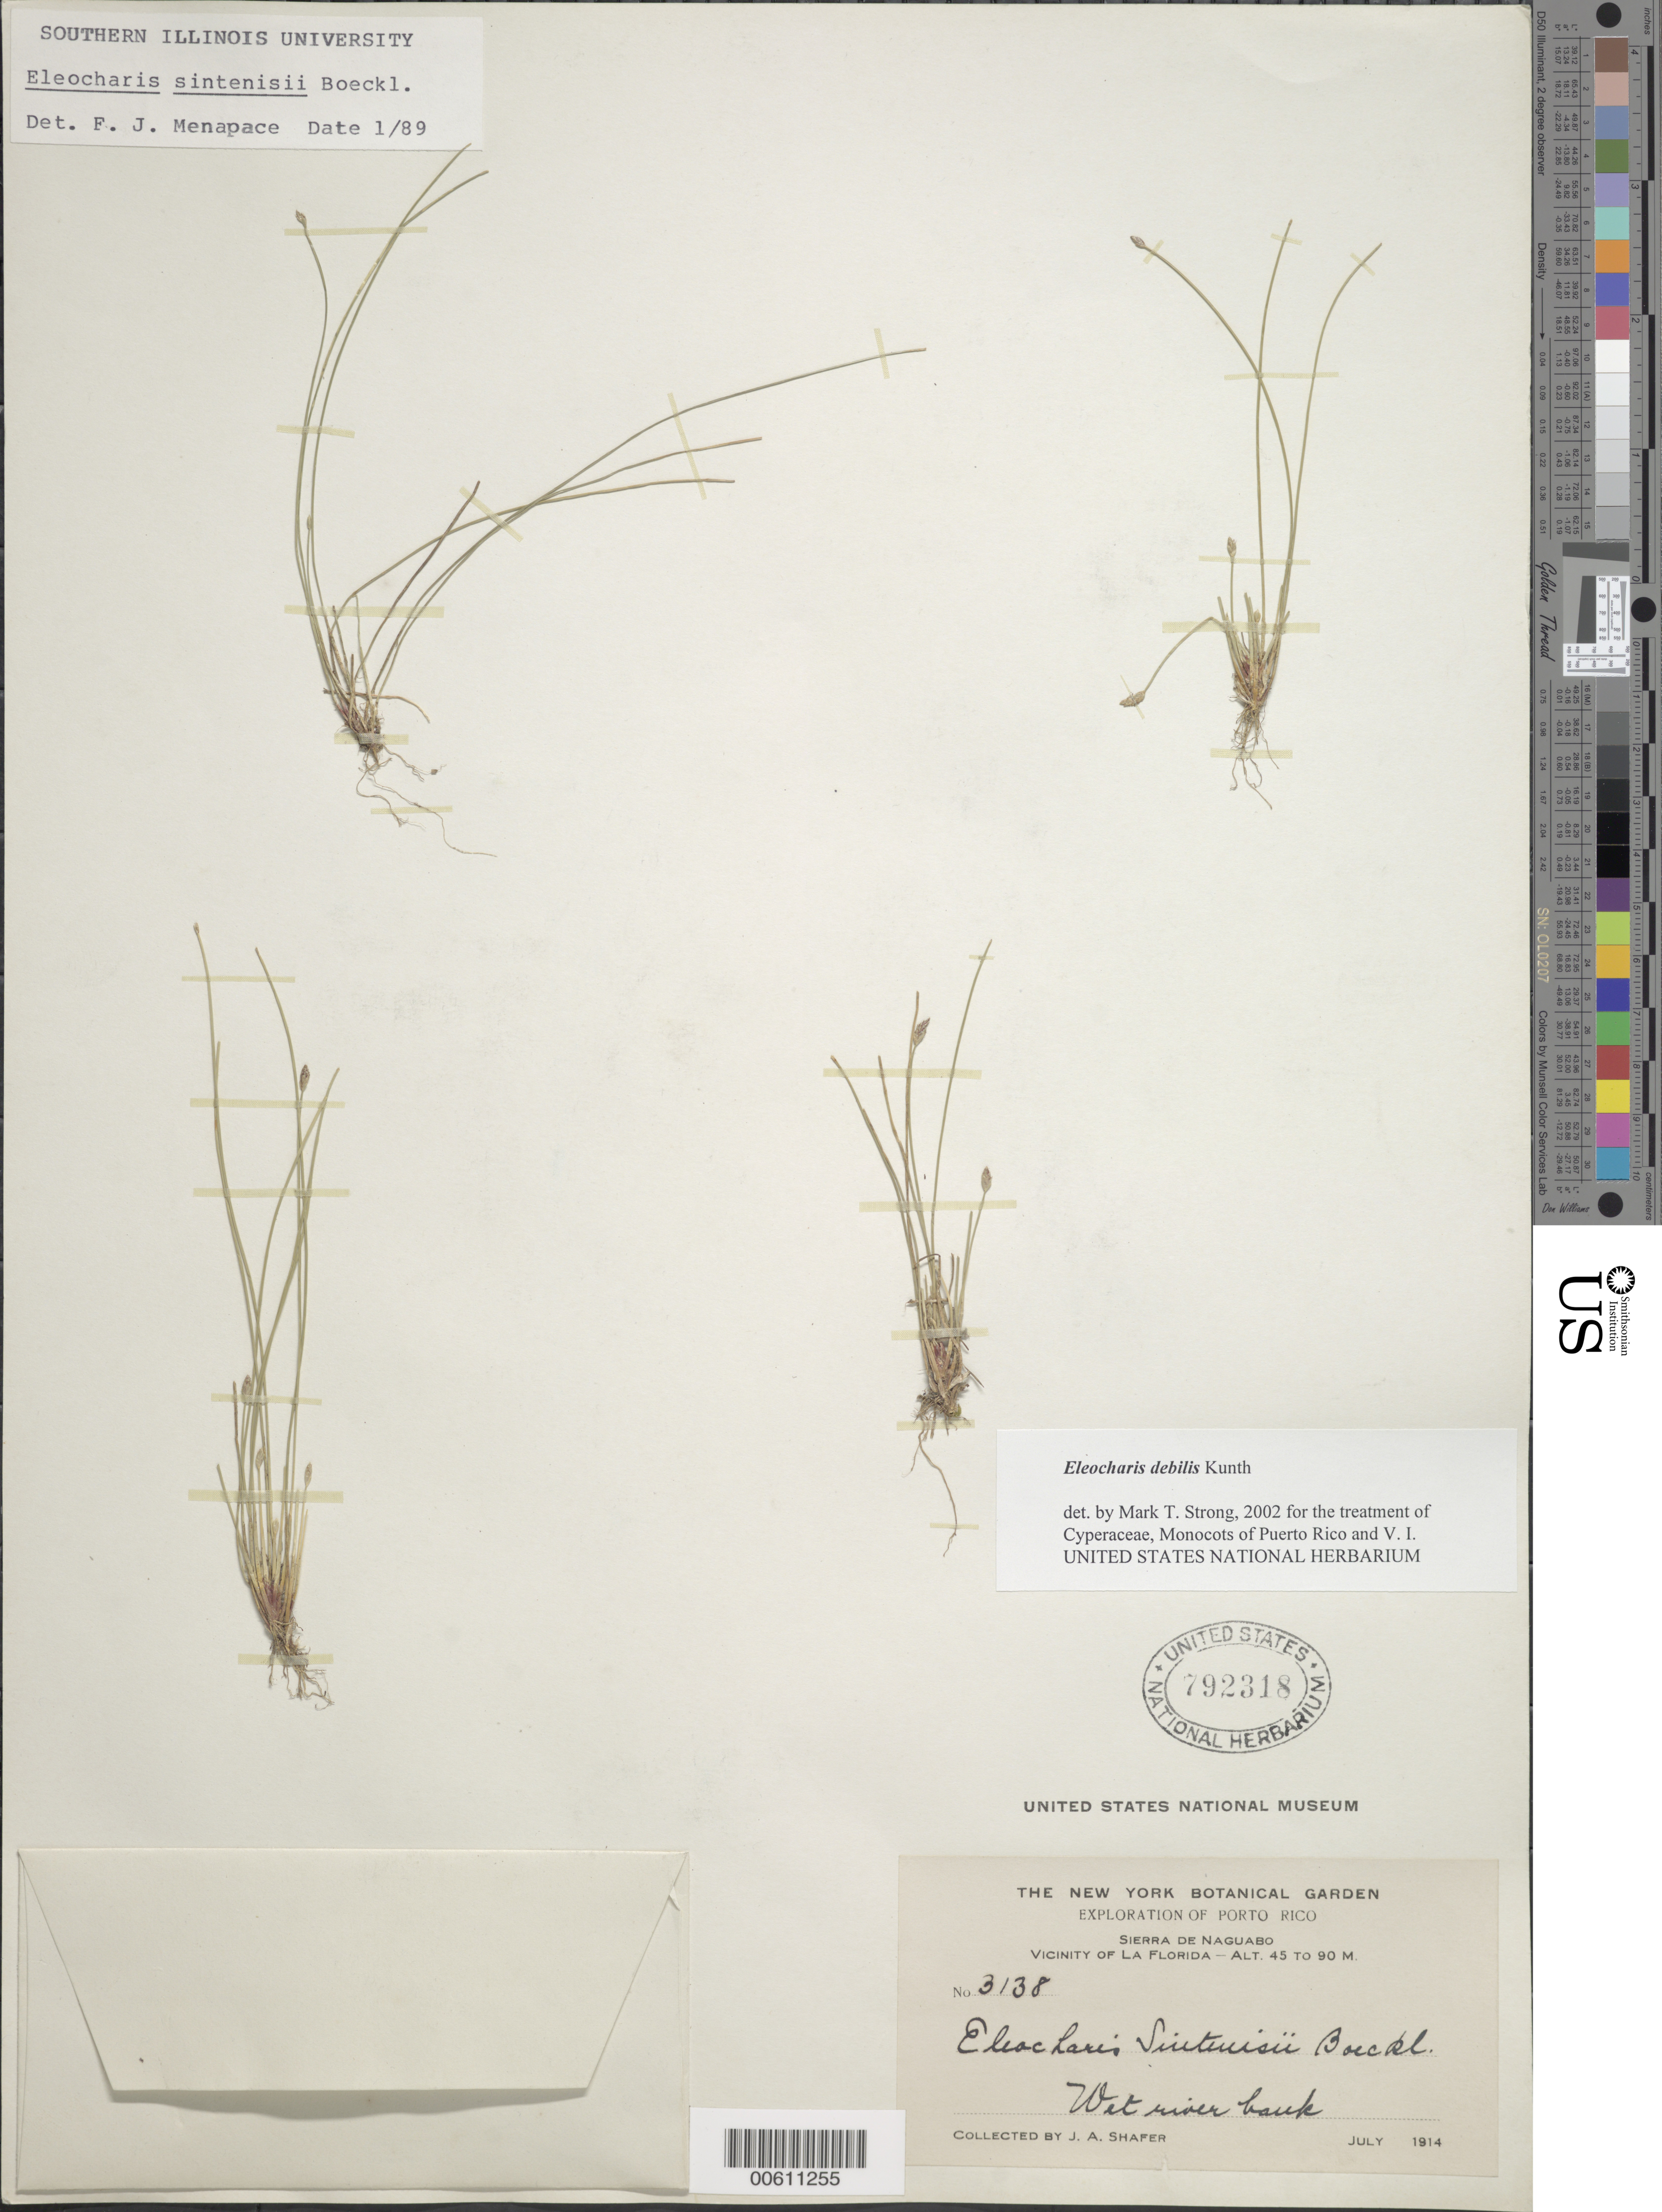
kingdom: Plantae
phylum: Tracheophyta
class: Liliopsida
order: Poales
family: Cyperaceae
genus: Eleocharis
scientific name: Eleocharis debilis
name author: Kunth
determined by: Strong, M. T., (US), Smithsonian Institution - National Museum of Natural History (UNITED STATES)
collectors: J. A. Shafer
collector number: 3138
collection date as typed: Jul 1914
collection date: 1914-07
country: Puerto Rico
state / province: Naguabo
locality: Sierra de Naguabo, vicinity of La Florida.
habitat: Wet river bank.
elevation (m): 45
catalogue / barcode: US 792318